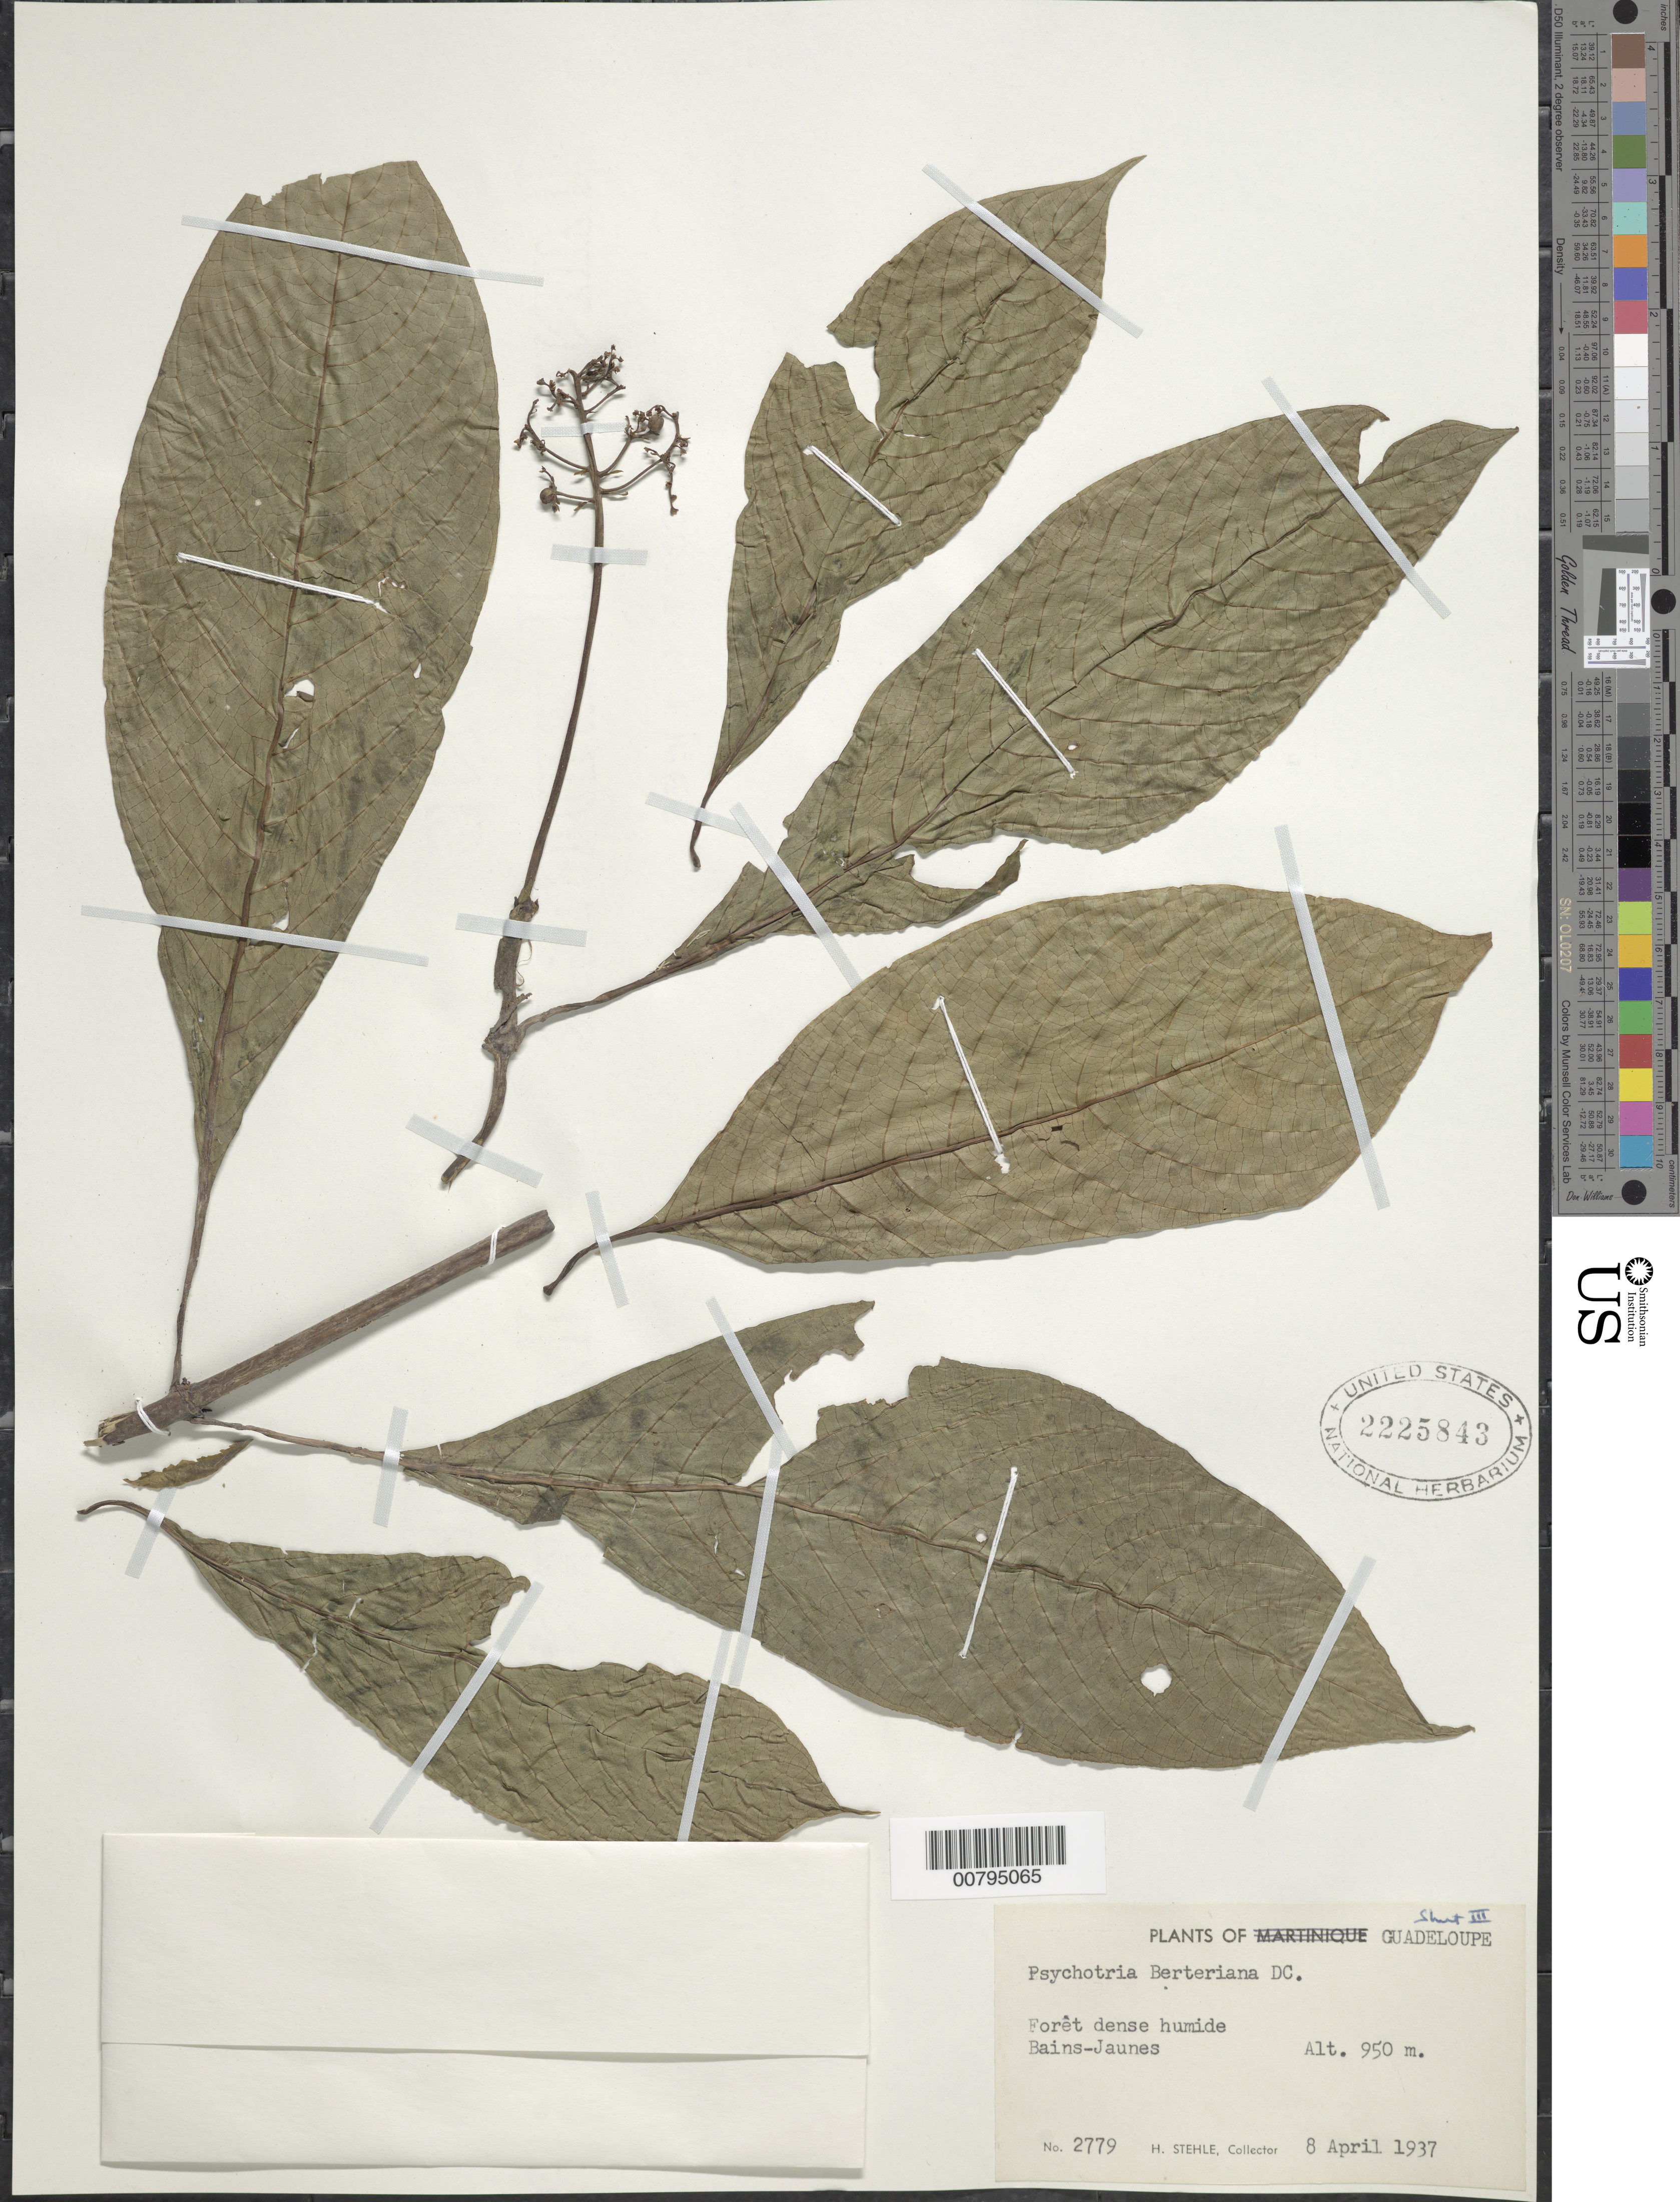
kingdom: Plantae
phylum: Tracheophyta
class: Magnoliopsida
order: Gentianales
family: Rubiaceae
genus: Psychotria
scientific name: Psychotria berteroana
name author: DC.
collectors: H. Stehlé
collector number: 2779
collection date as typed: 08 Apr 1937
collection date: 1937-04-08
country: Guadeloupe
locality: Bains-Jaunes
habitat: Foret dense humide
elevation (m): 950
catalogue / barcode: US 2225843